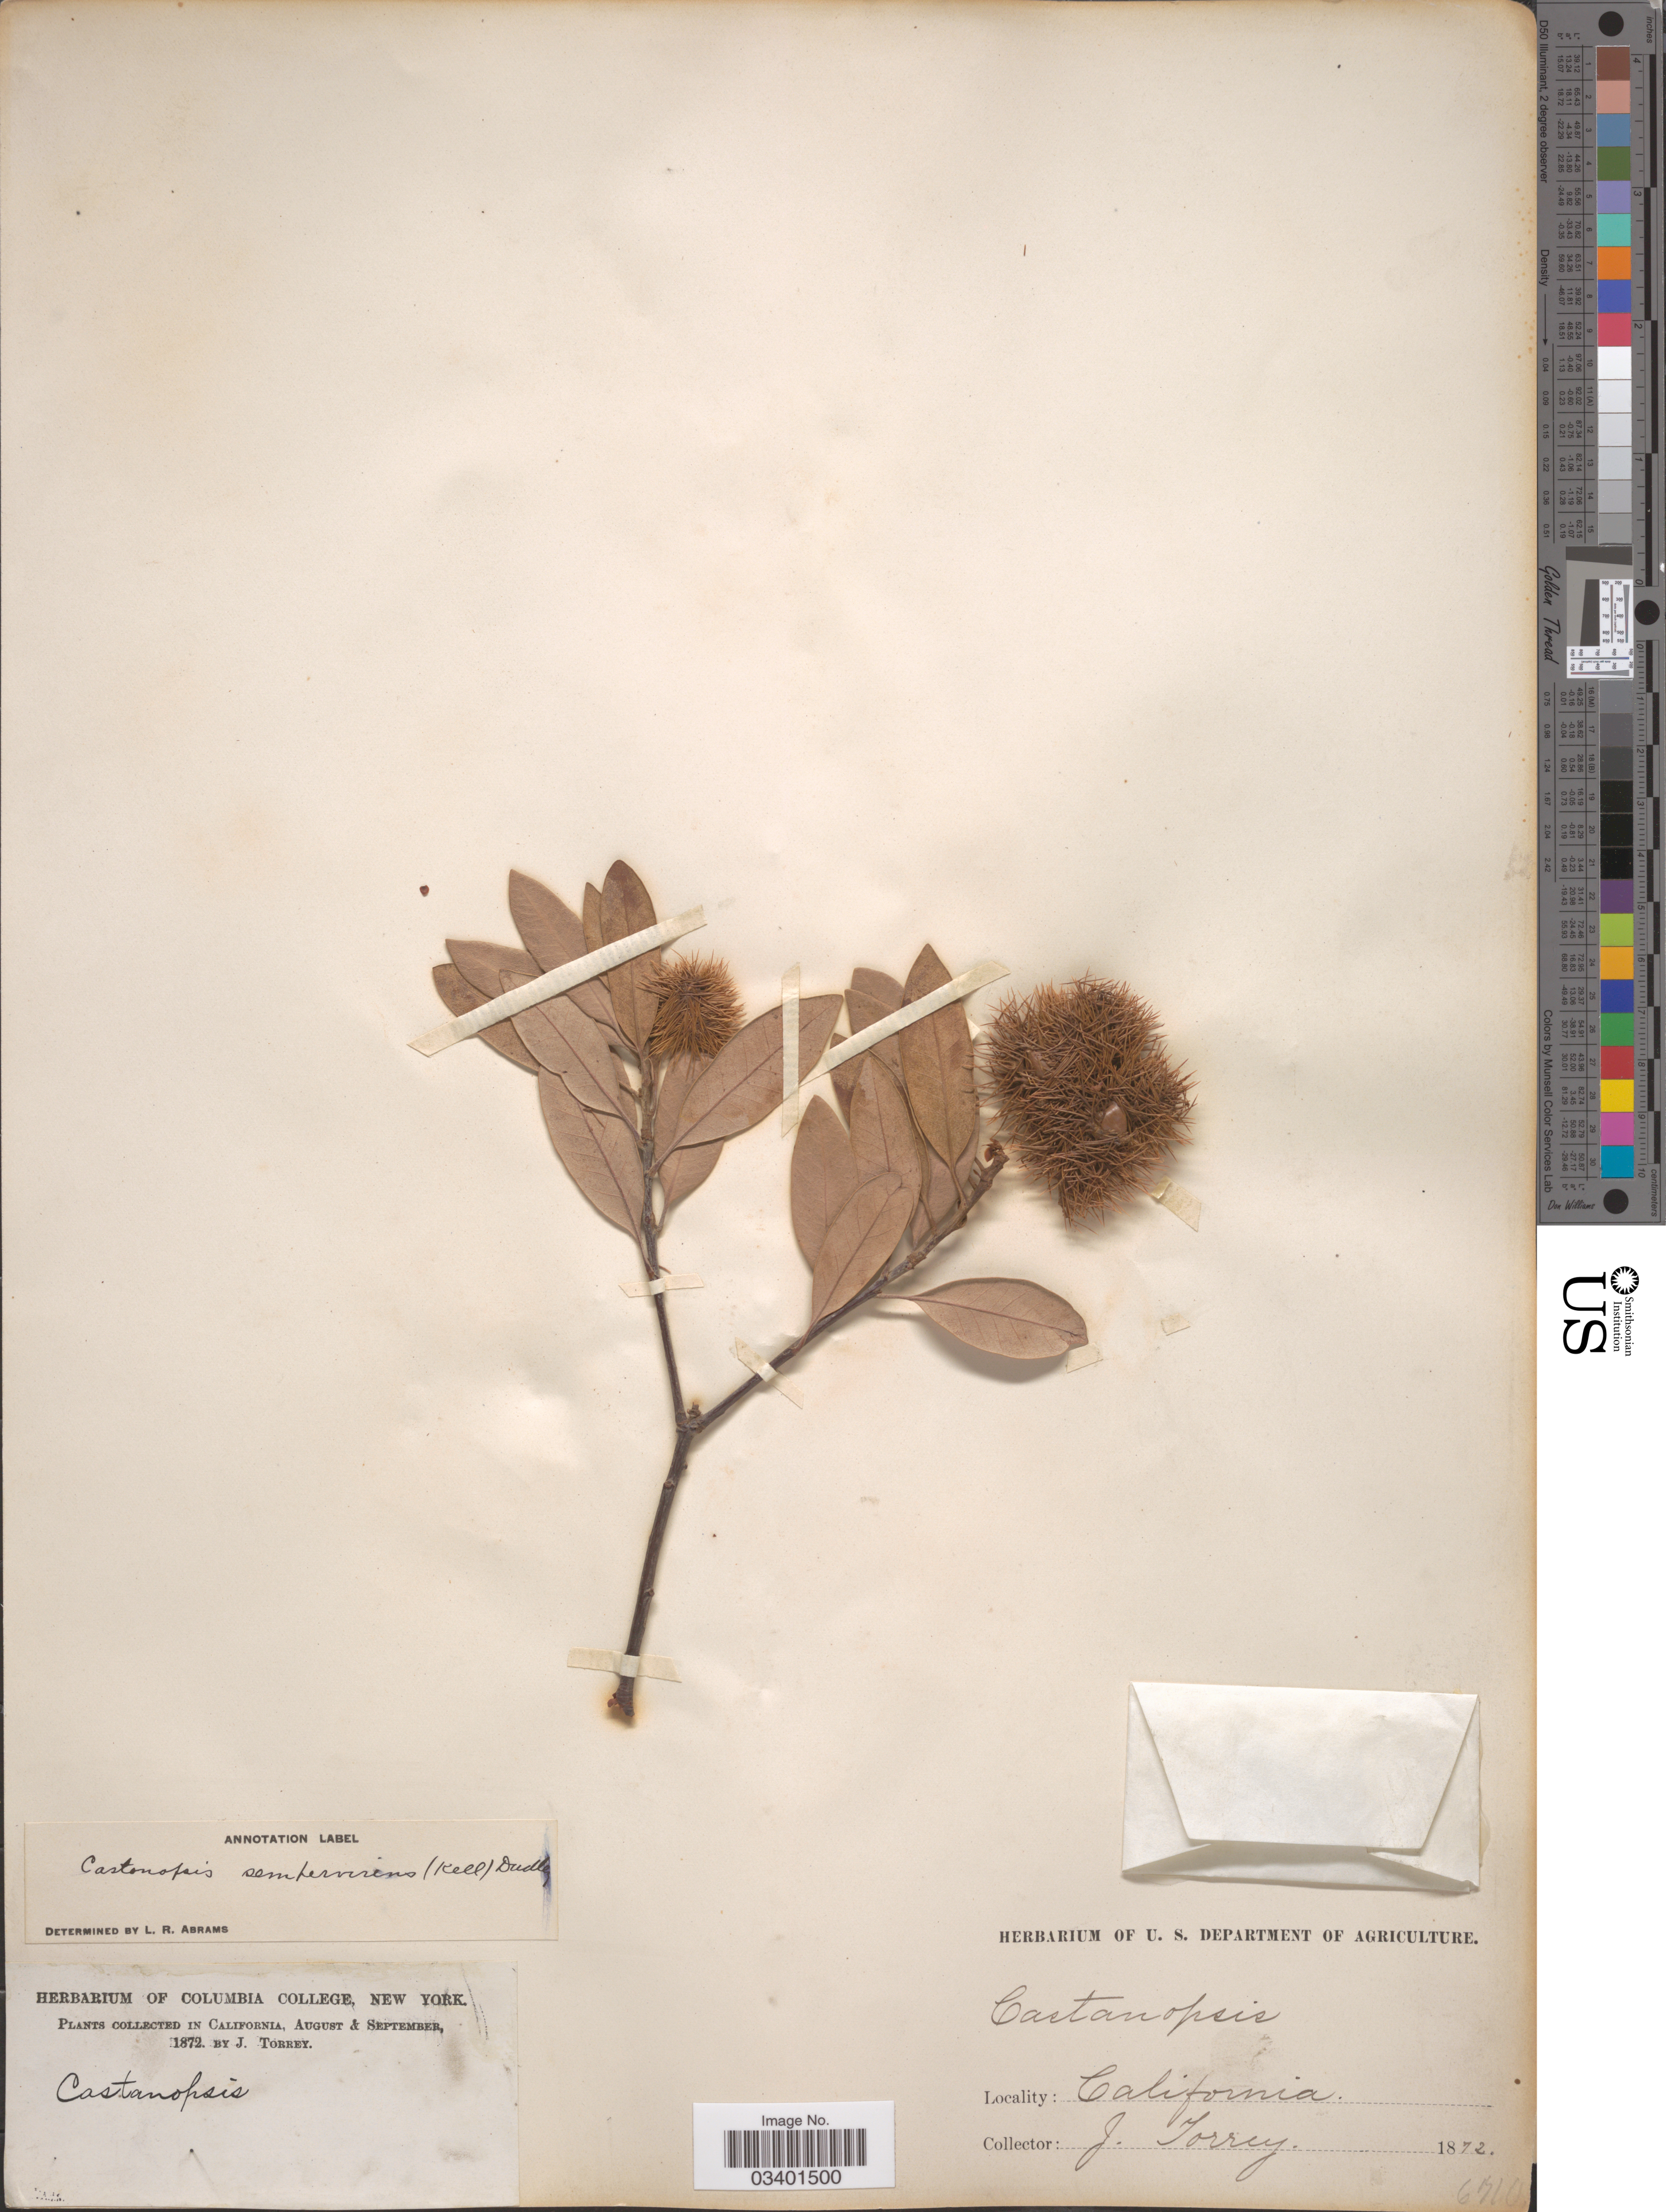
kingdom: Plantae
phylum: Tracheophyta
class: Magnoliopsida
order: Fagales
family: Fagaceae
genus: Chrysolepis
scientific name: Chrysolepis sempervirens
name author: (Kellogg) Hjelmq.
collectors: J. Torrey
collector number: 6710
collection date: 1872-08/1872-09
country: United States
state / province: California